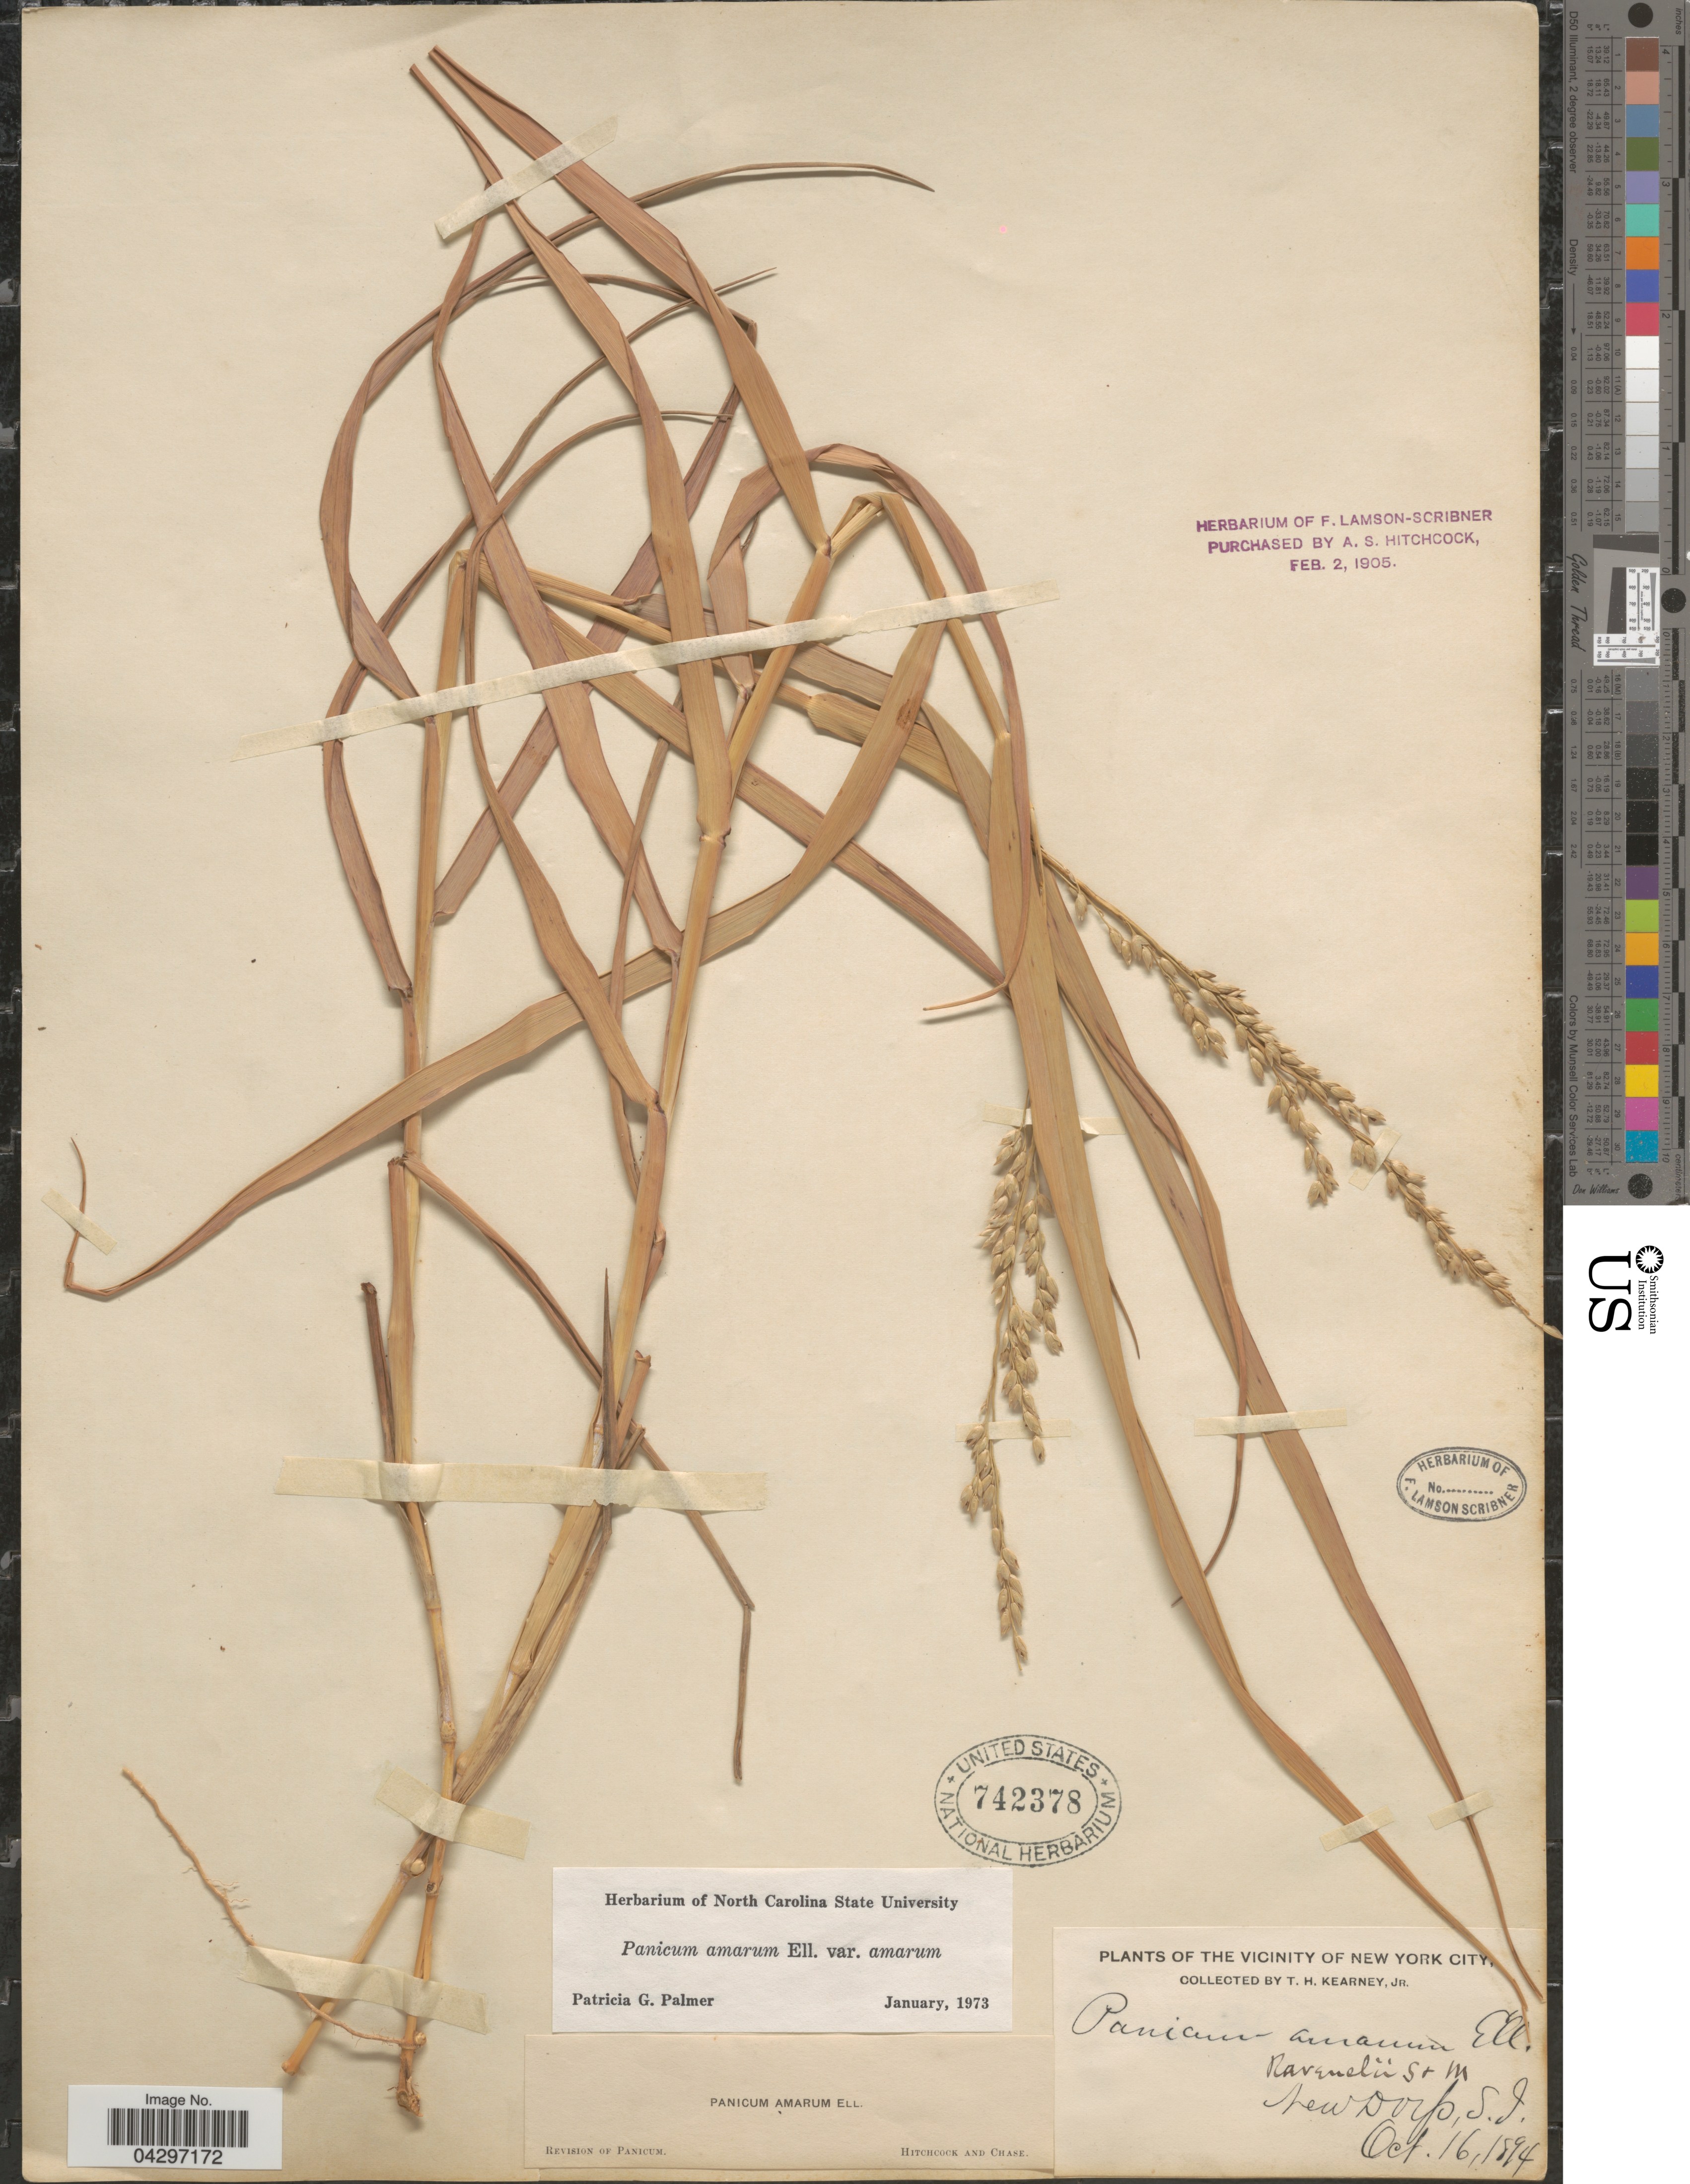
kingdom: Plantae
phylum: Tracheophyta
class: Liliopsida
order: Poales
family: Poaceae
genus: Panicum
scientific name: Panicum amarum var. amarulum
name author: (Hitchc. & Chase) Freckmann & Lelong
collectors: T. H. Kearney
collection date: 1894-10-16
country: United States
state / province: New York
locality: The vicinity of New York City. New Dorp, S. I.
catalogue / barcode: US 742378